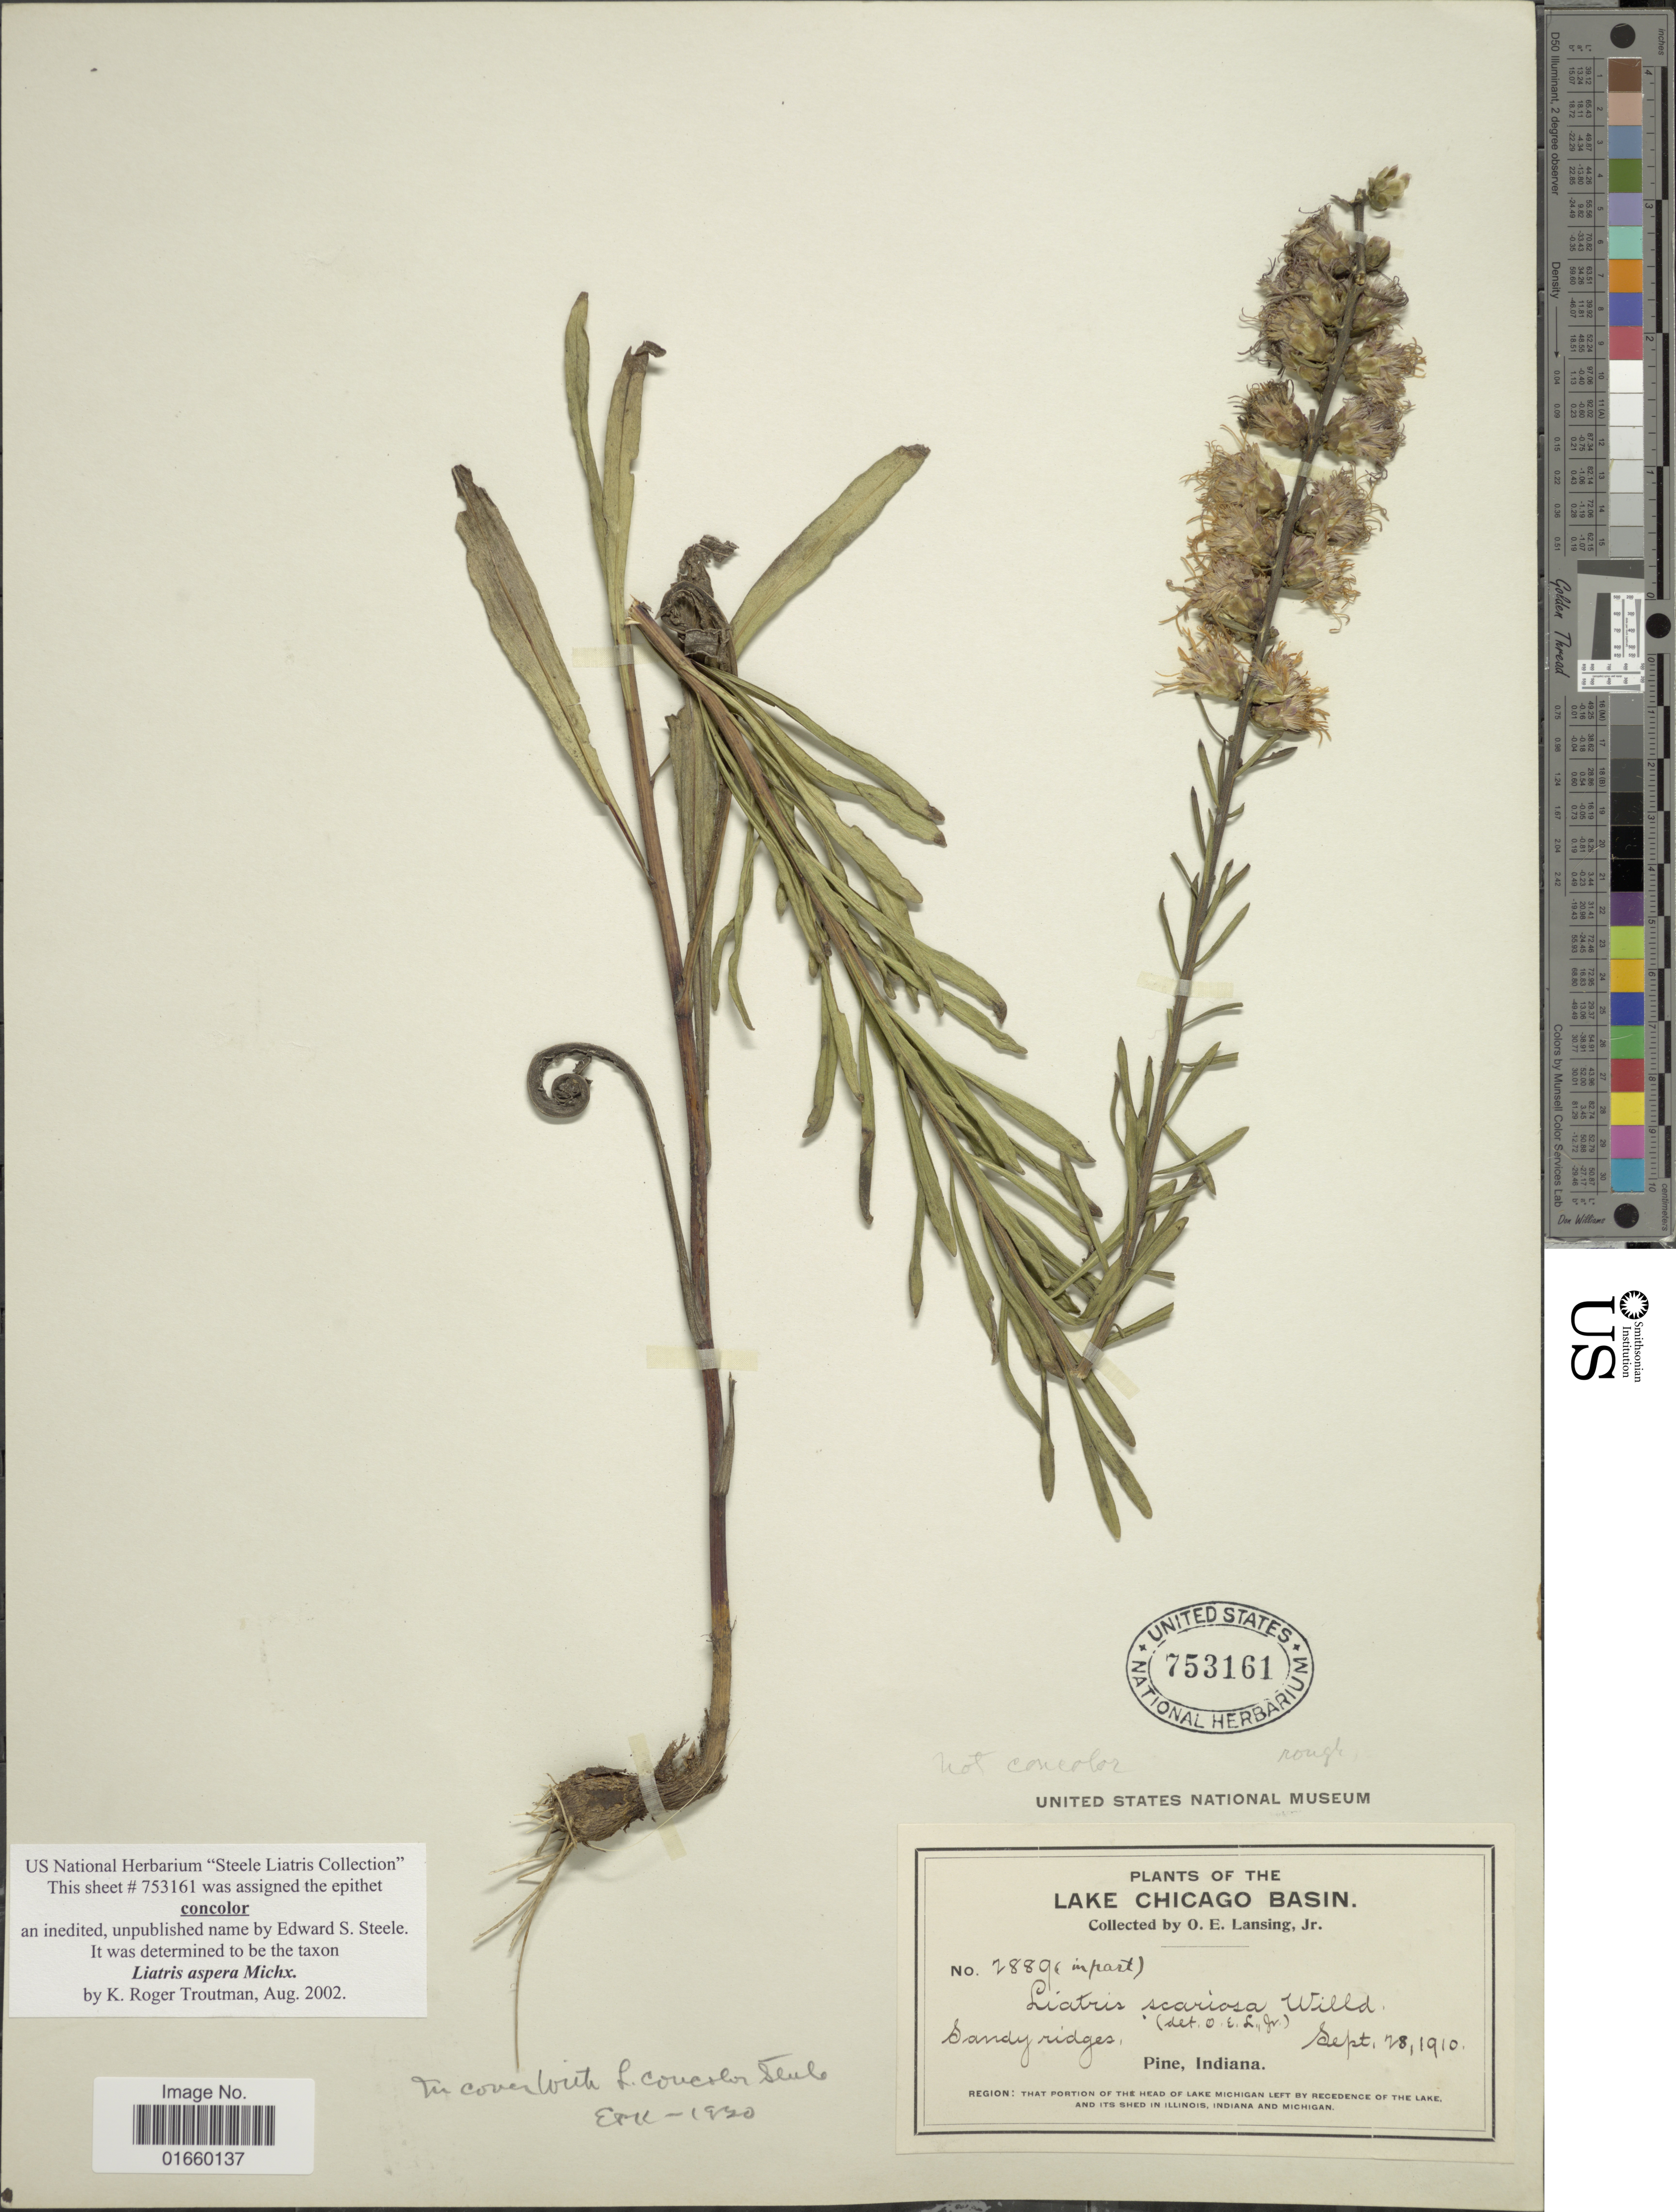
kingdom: Plantae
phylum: Tracheophyta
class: Magnoliopsida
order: Asterales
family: Asteraceae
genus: Liatris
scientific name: Liatris aspera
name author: Michx.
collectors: O. Lansing Jr.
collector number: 2889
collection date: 1910-09-28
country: United States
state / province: Indiana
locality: Lake Chicago Basin, Pine, Region: That portion of the head of Lake Michigan left by recedence of the Lake, and its shed in Illinois, Indiana and Michigan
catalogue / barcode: US 753161